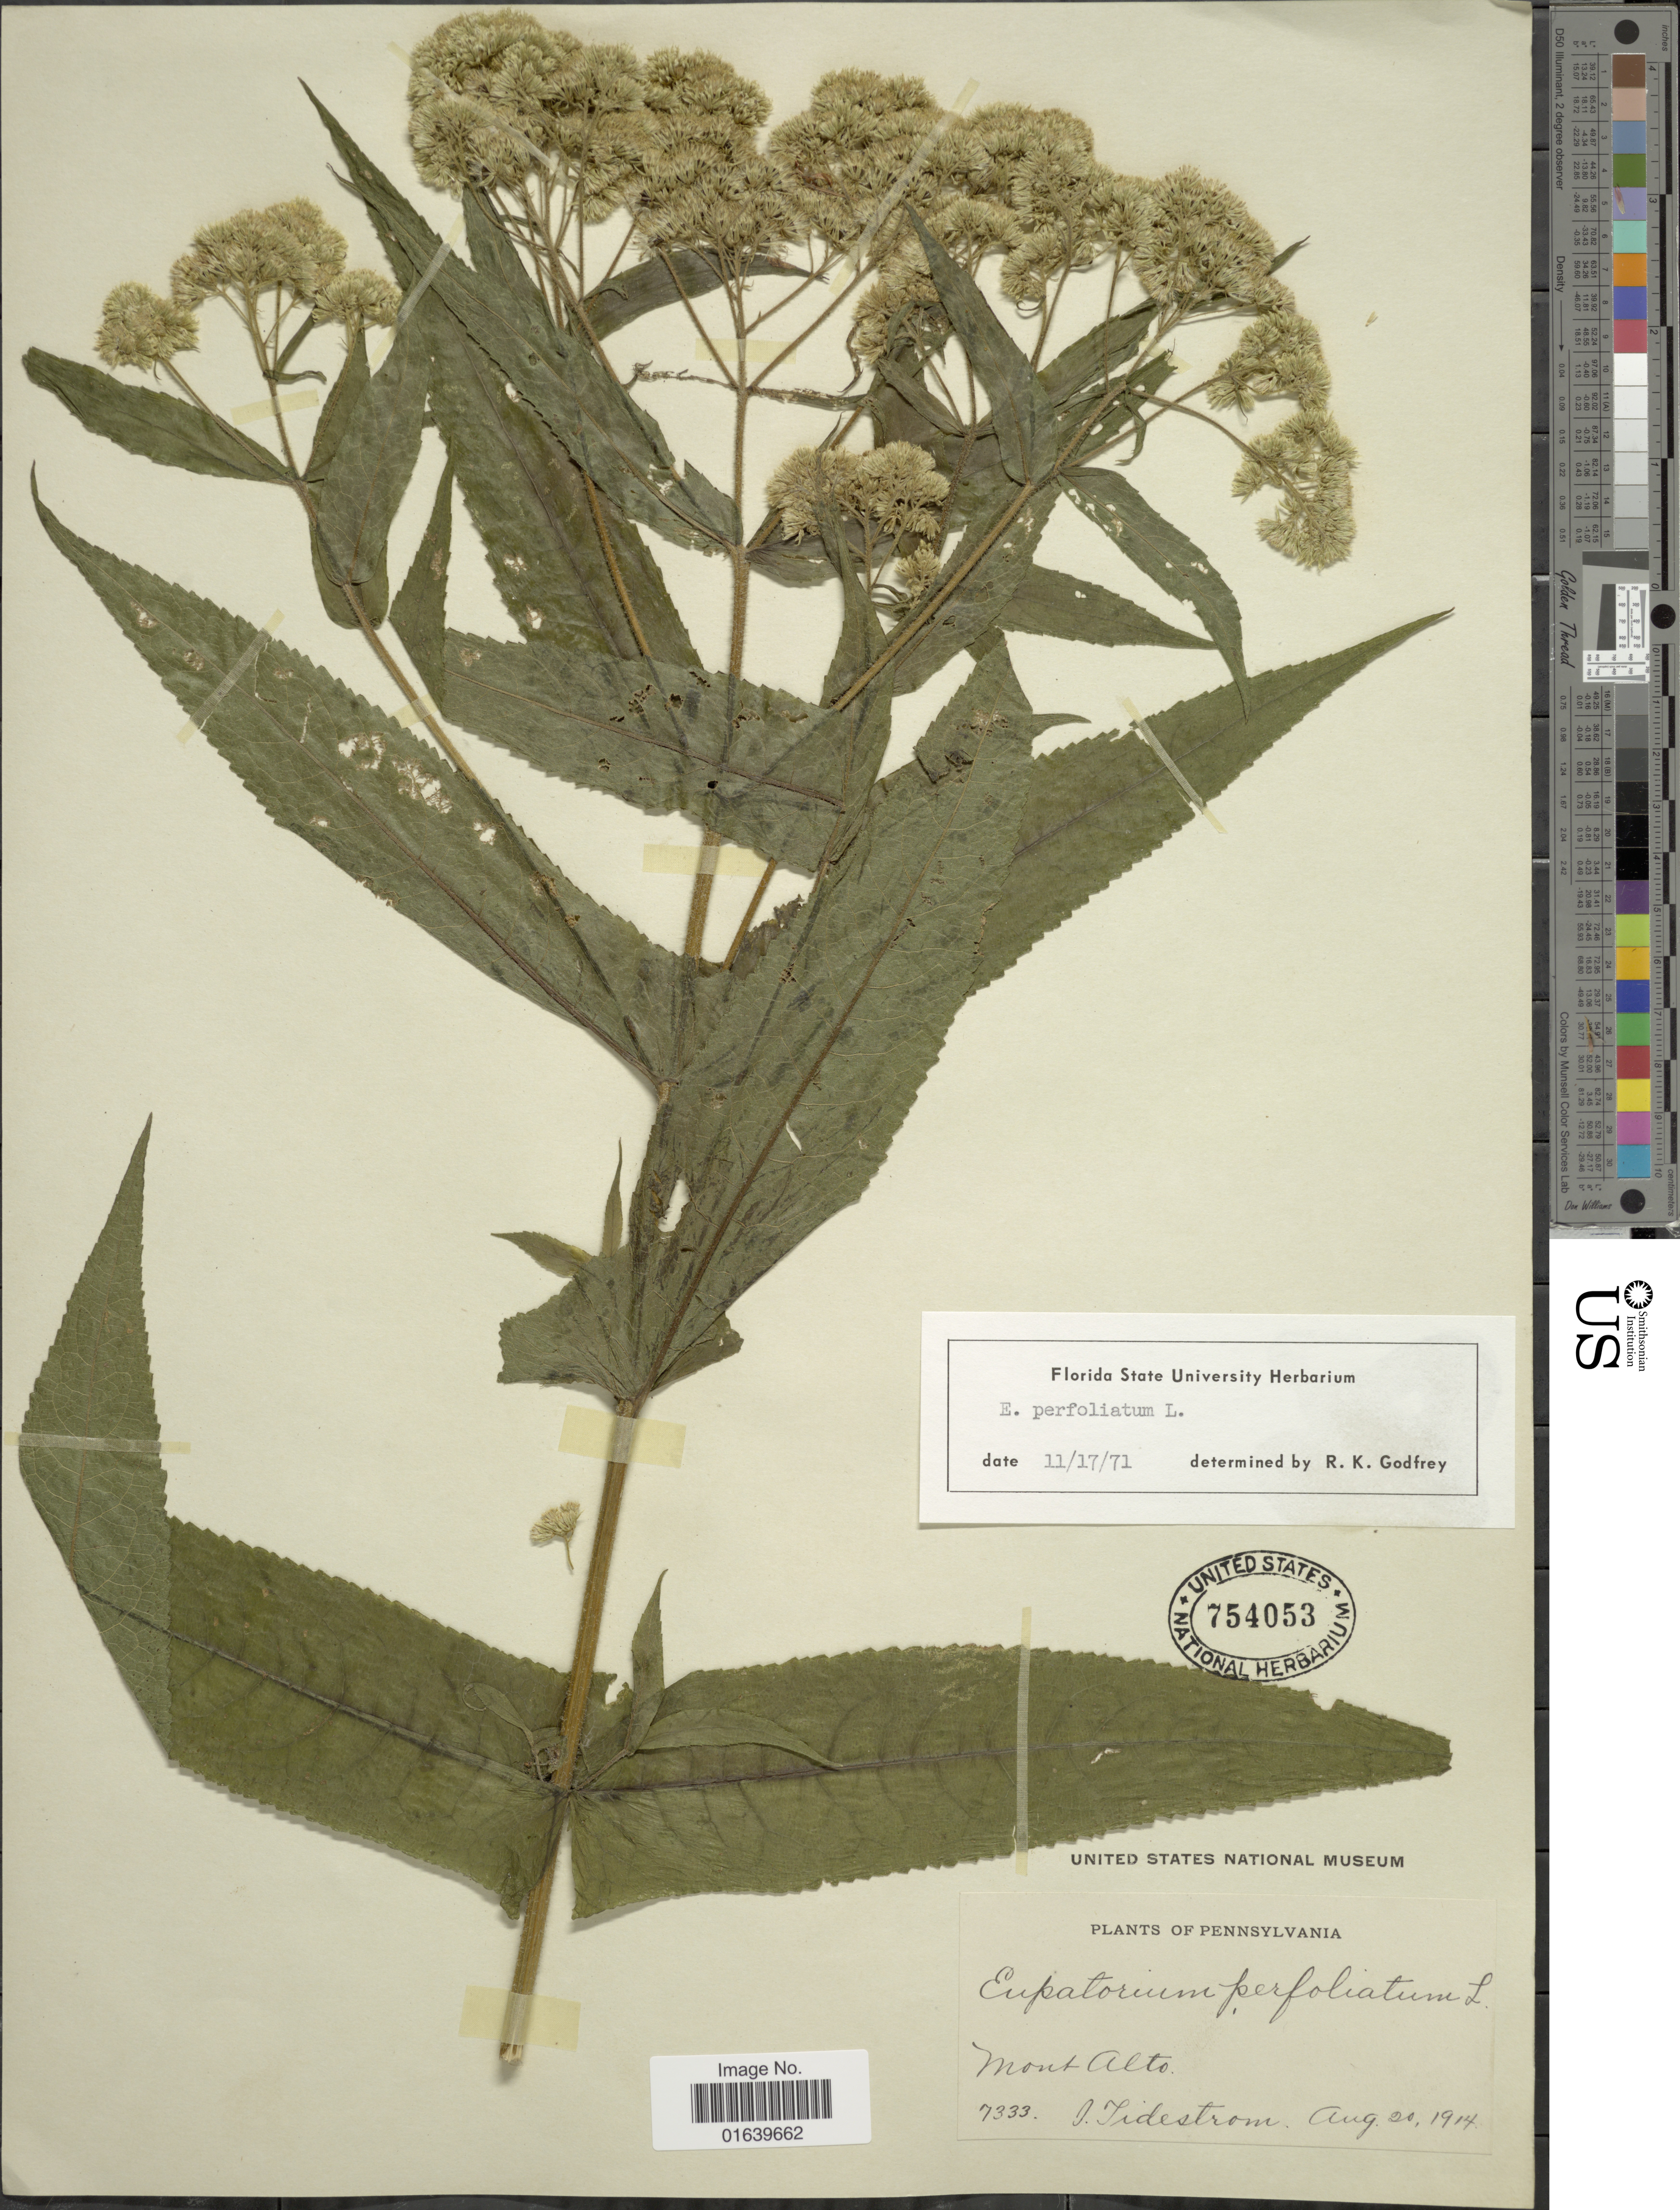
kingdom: Plantae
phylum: Tracheophyta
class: Magnoliopsida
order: Asterales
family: Asteraceae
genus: Eupatorium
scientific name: Eupatorium perfoliatum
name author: L.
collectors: J. Tidestrom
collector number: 7333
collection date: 1914-08-20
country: United States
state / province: Pennsylvania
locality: Mont Alto.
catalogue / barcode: US 754053